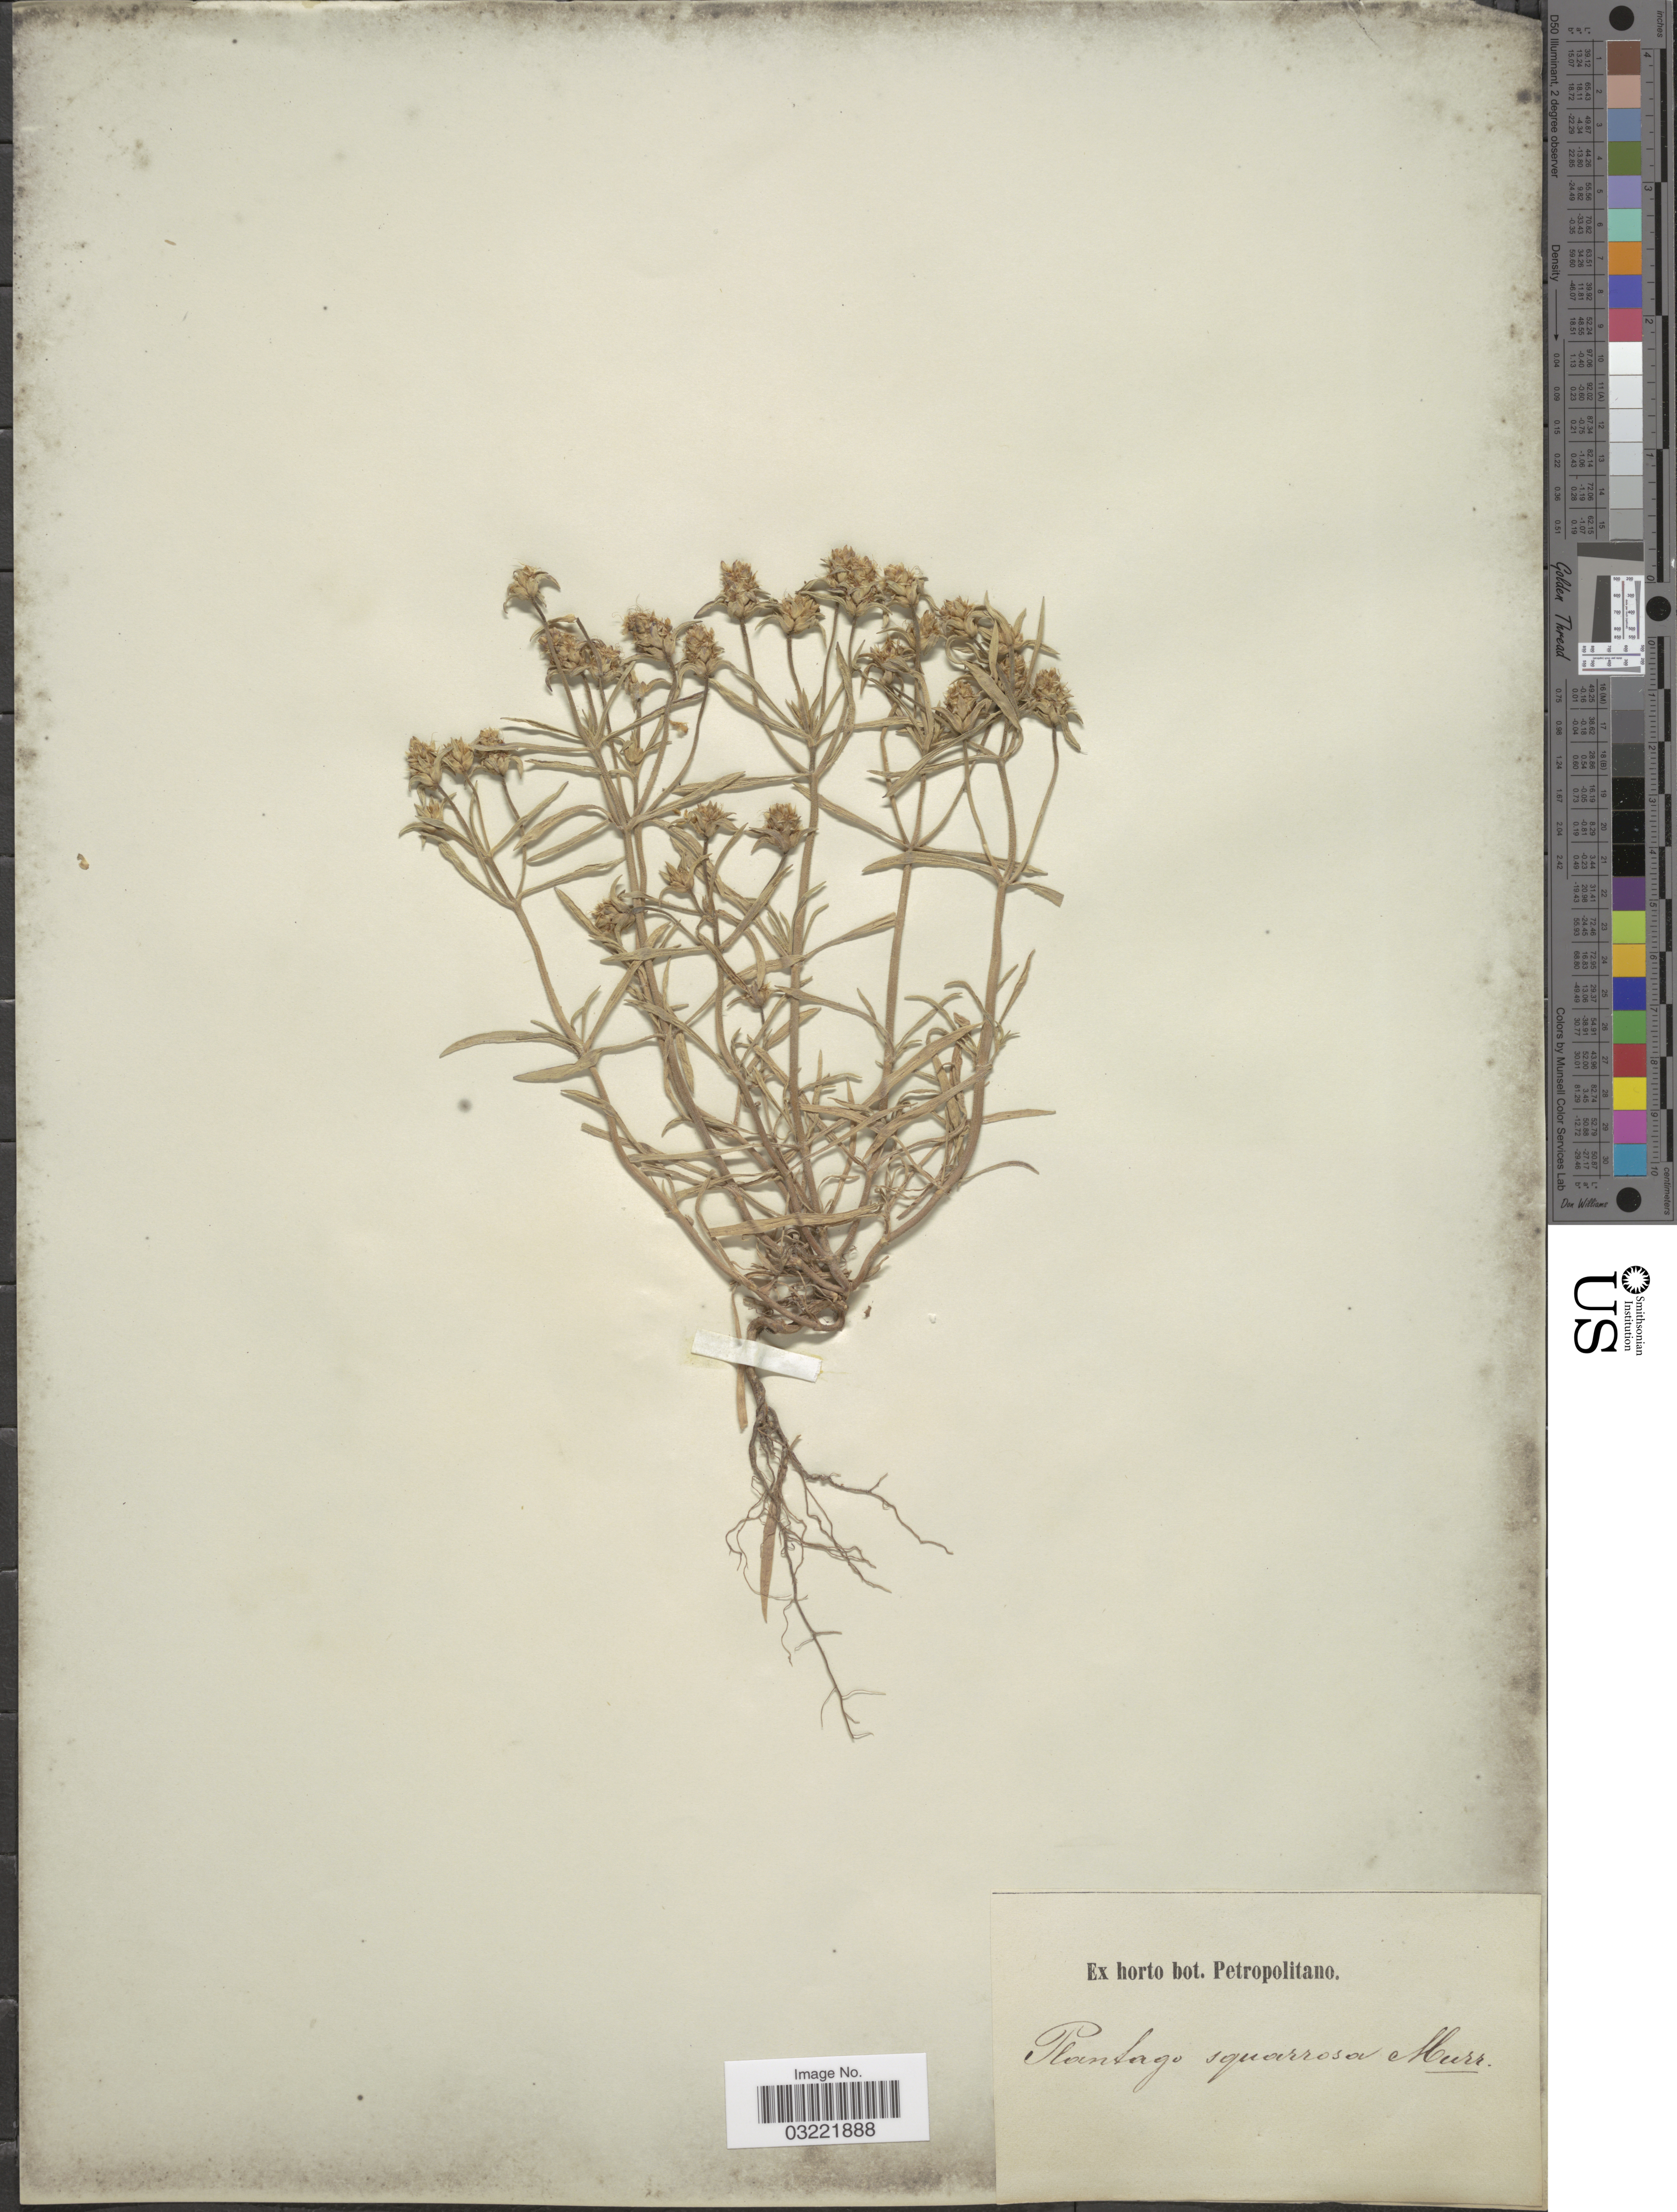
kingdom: Plantae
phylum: Tracheophyta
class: Magnoliopsida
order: Lamiales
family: Plantaginaceae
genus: Plantago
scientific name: Plantago squarrosa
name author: Murray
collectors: ex Horto Bot. Petropolitano